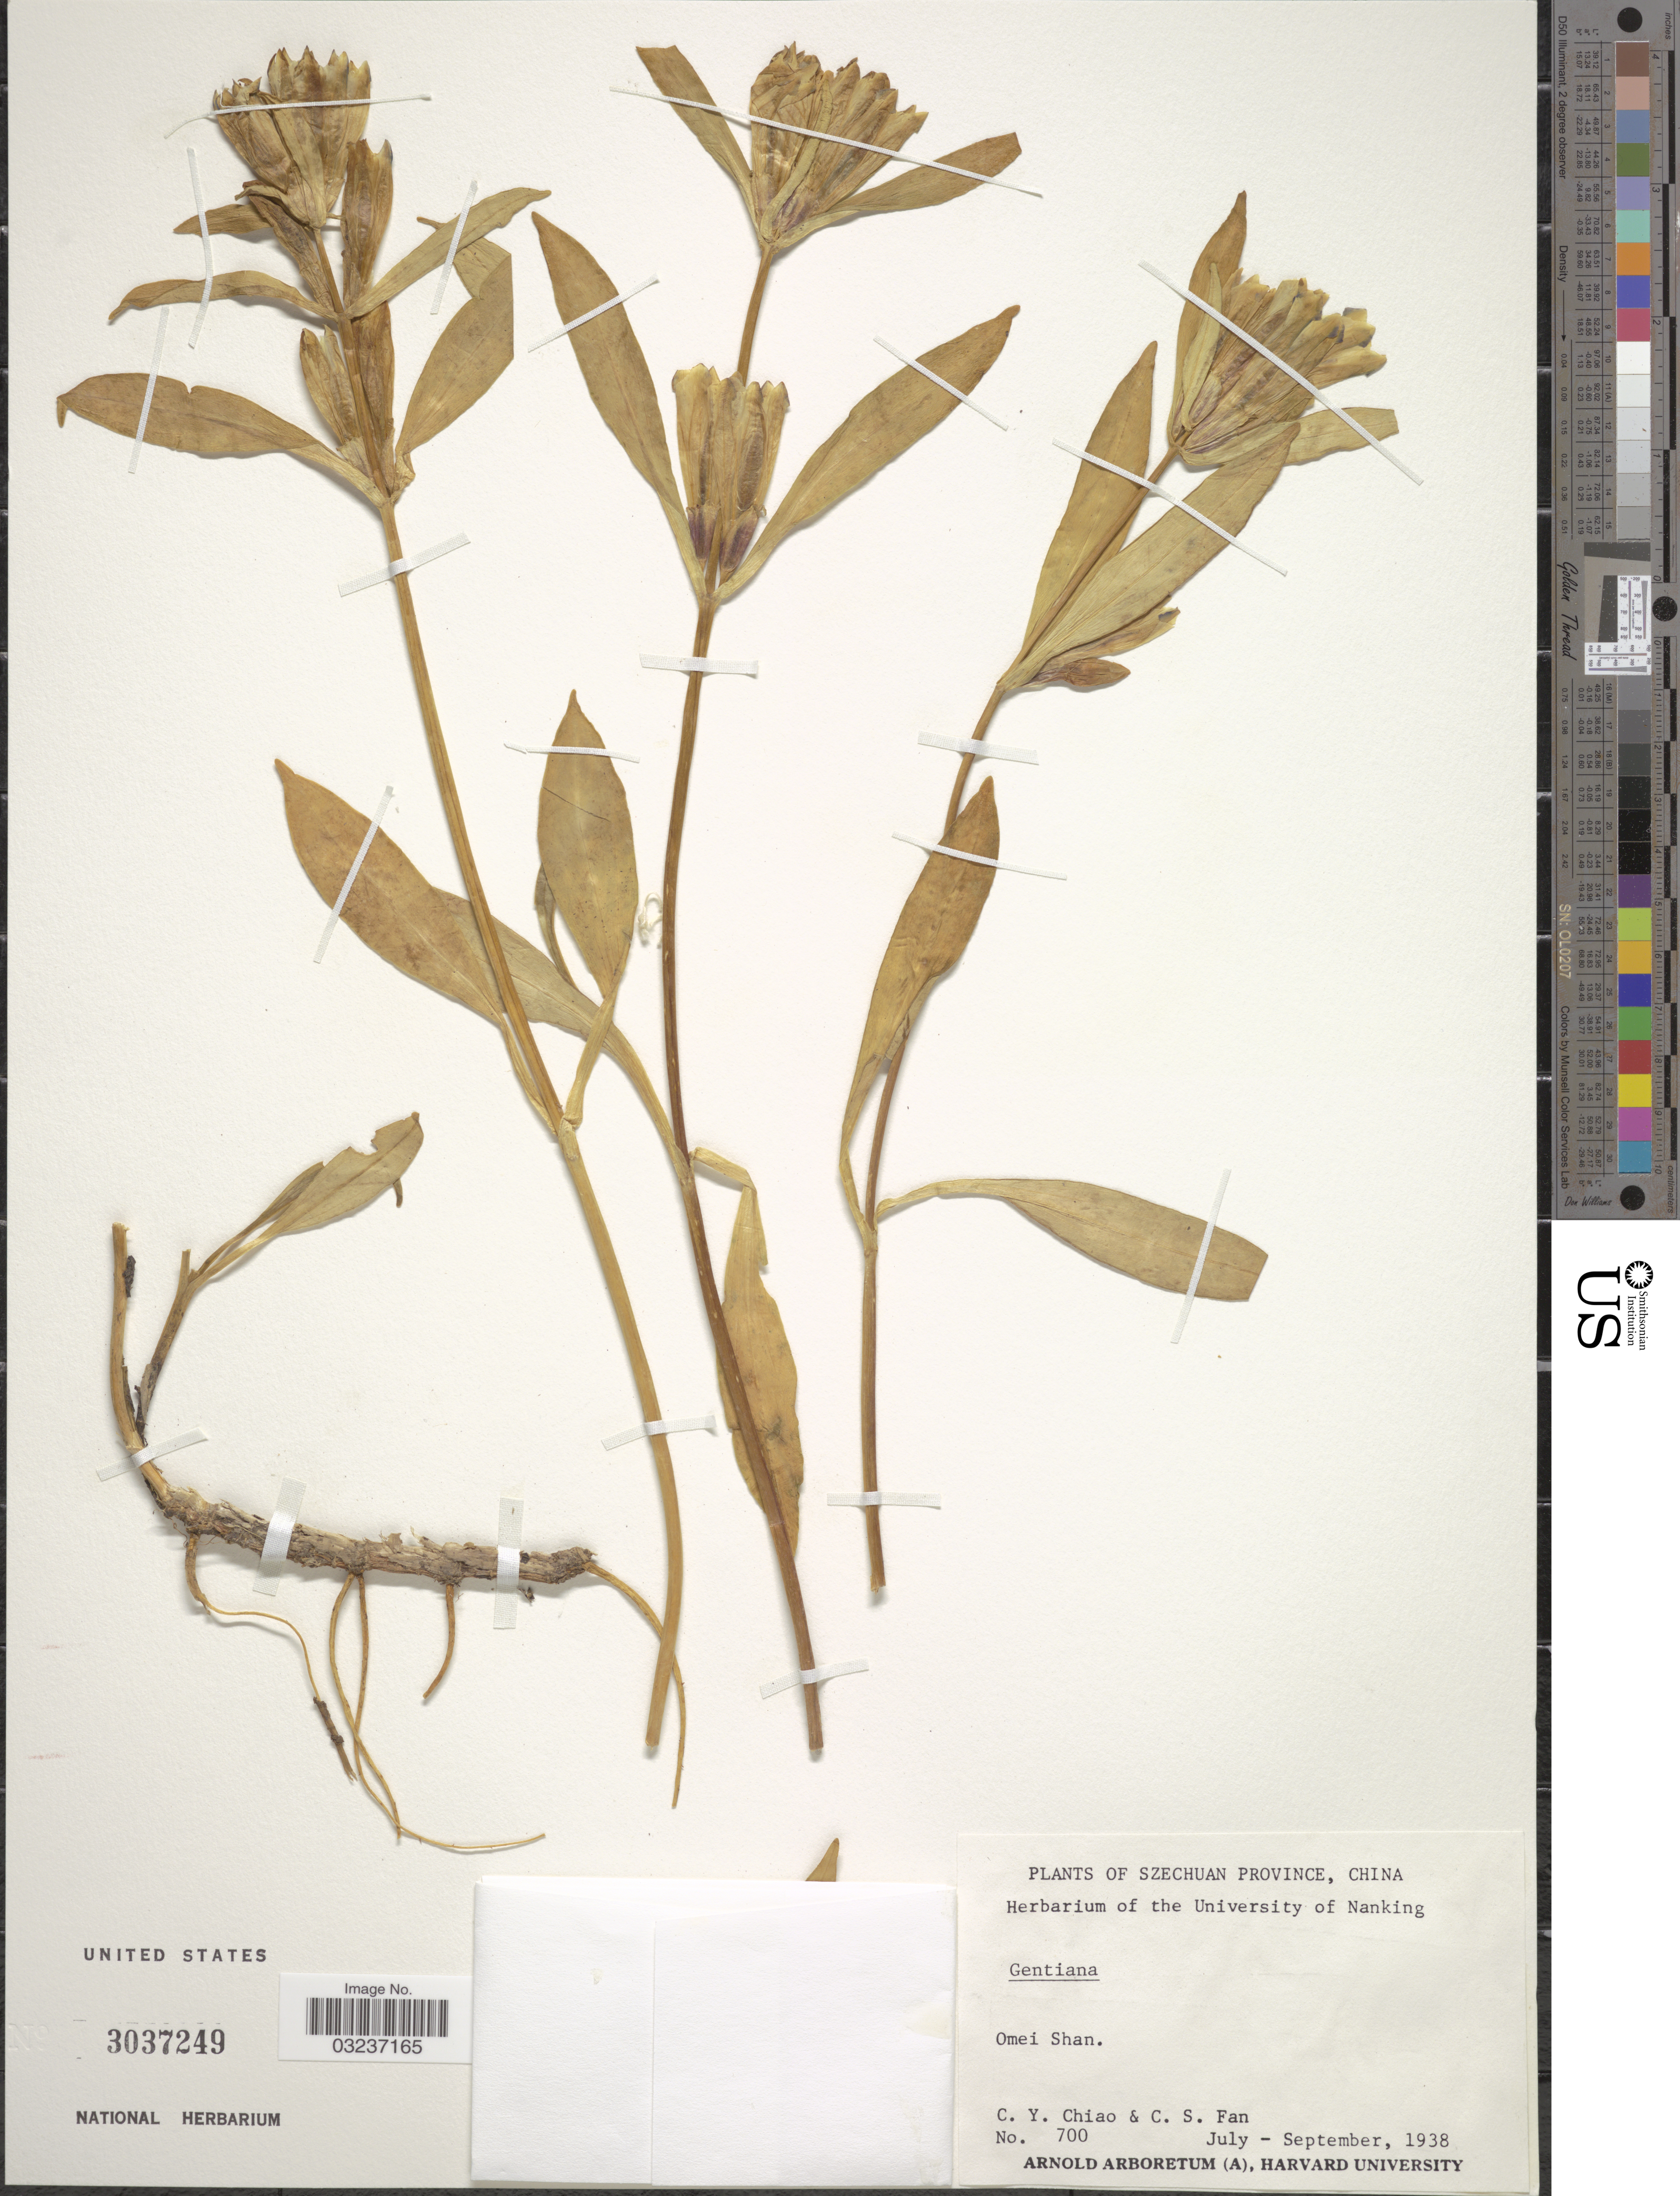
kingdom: Plantae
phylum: Tracheophyta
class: Magnoliopsida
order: Gentianales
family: Gentianaceae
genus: Gentiana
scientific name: Gentiana sp.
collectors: C. Y. Chiao & C. S. Fan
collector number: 700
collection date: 1938-07/1938-09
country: China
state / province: Sichuan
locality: Szechuan Province. Omei Shan.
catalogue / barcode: US 3037249